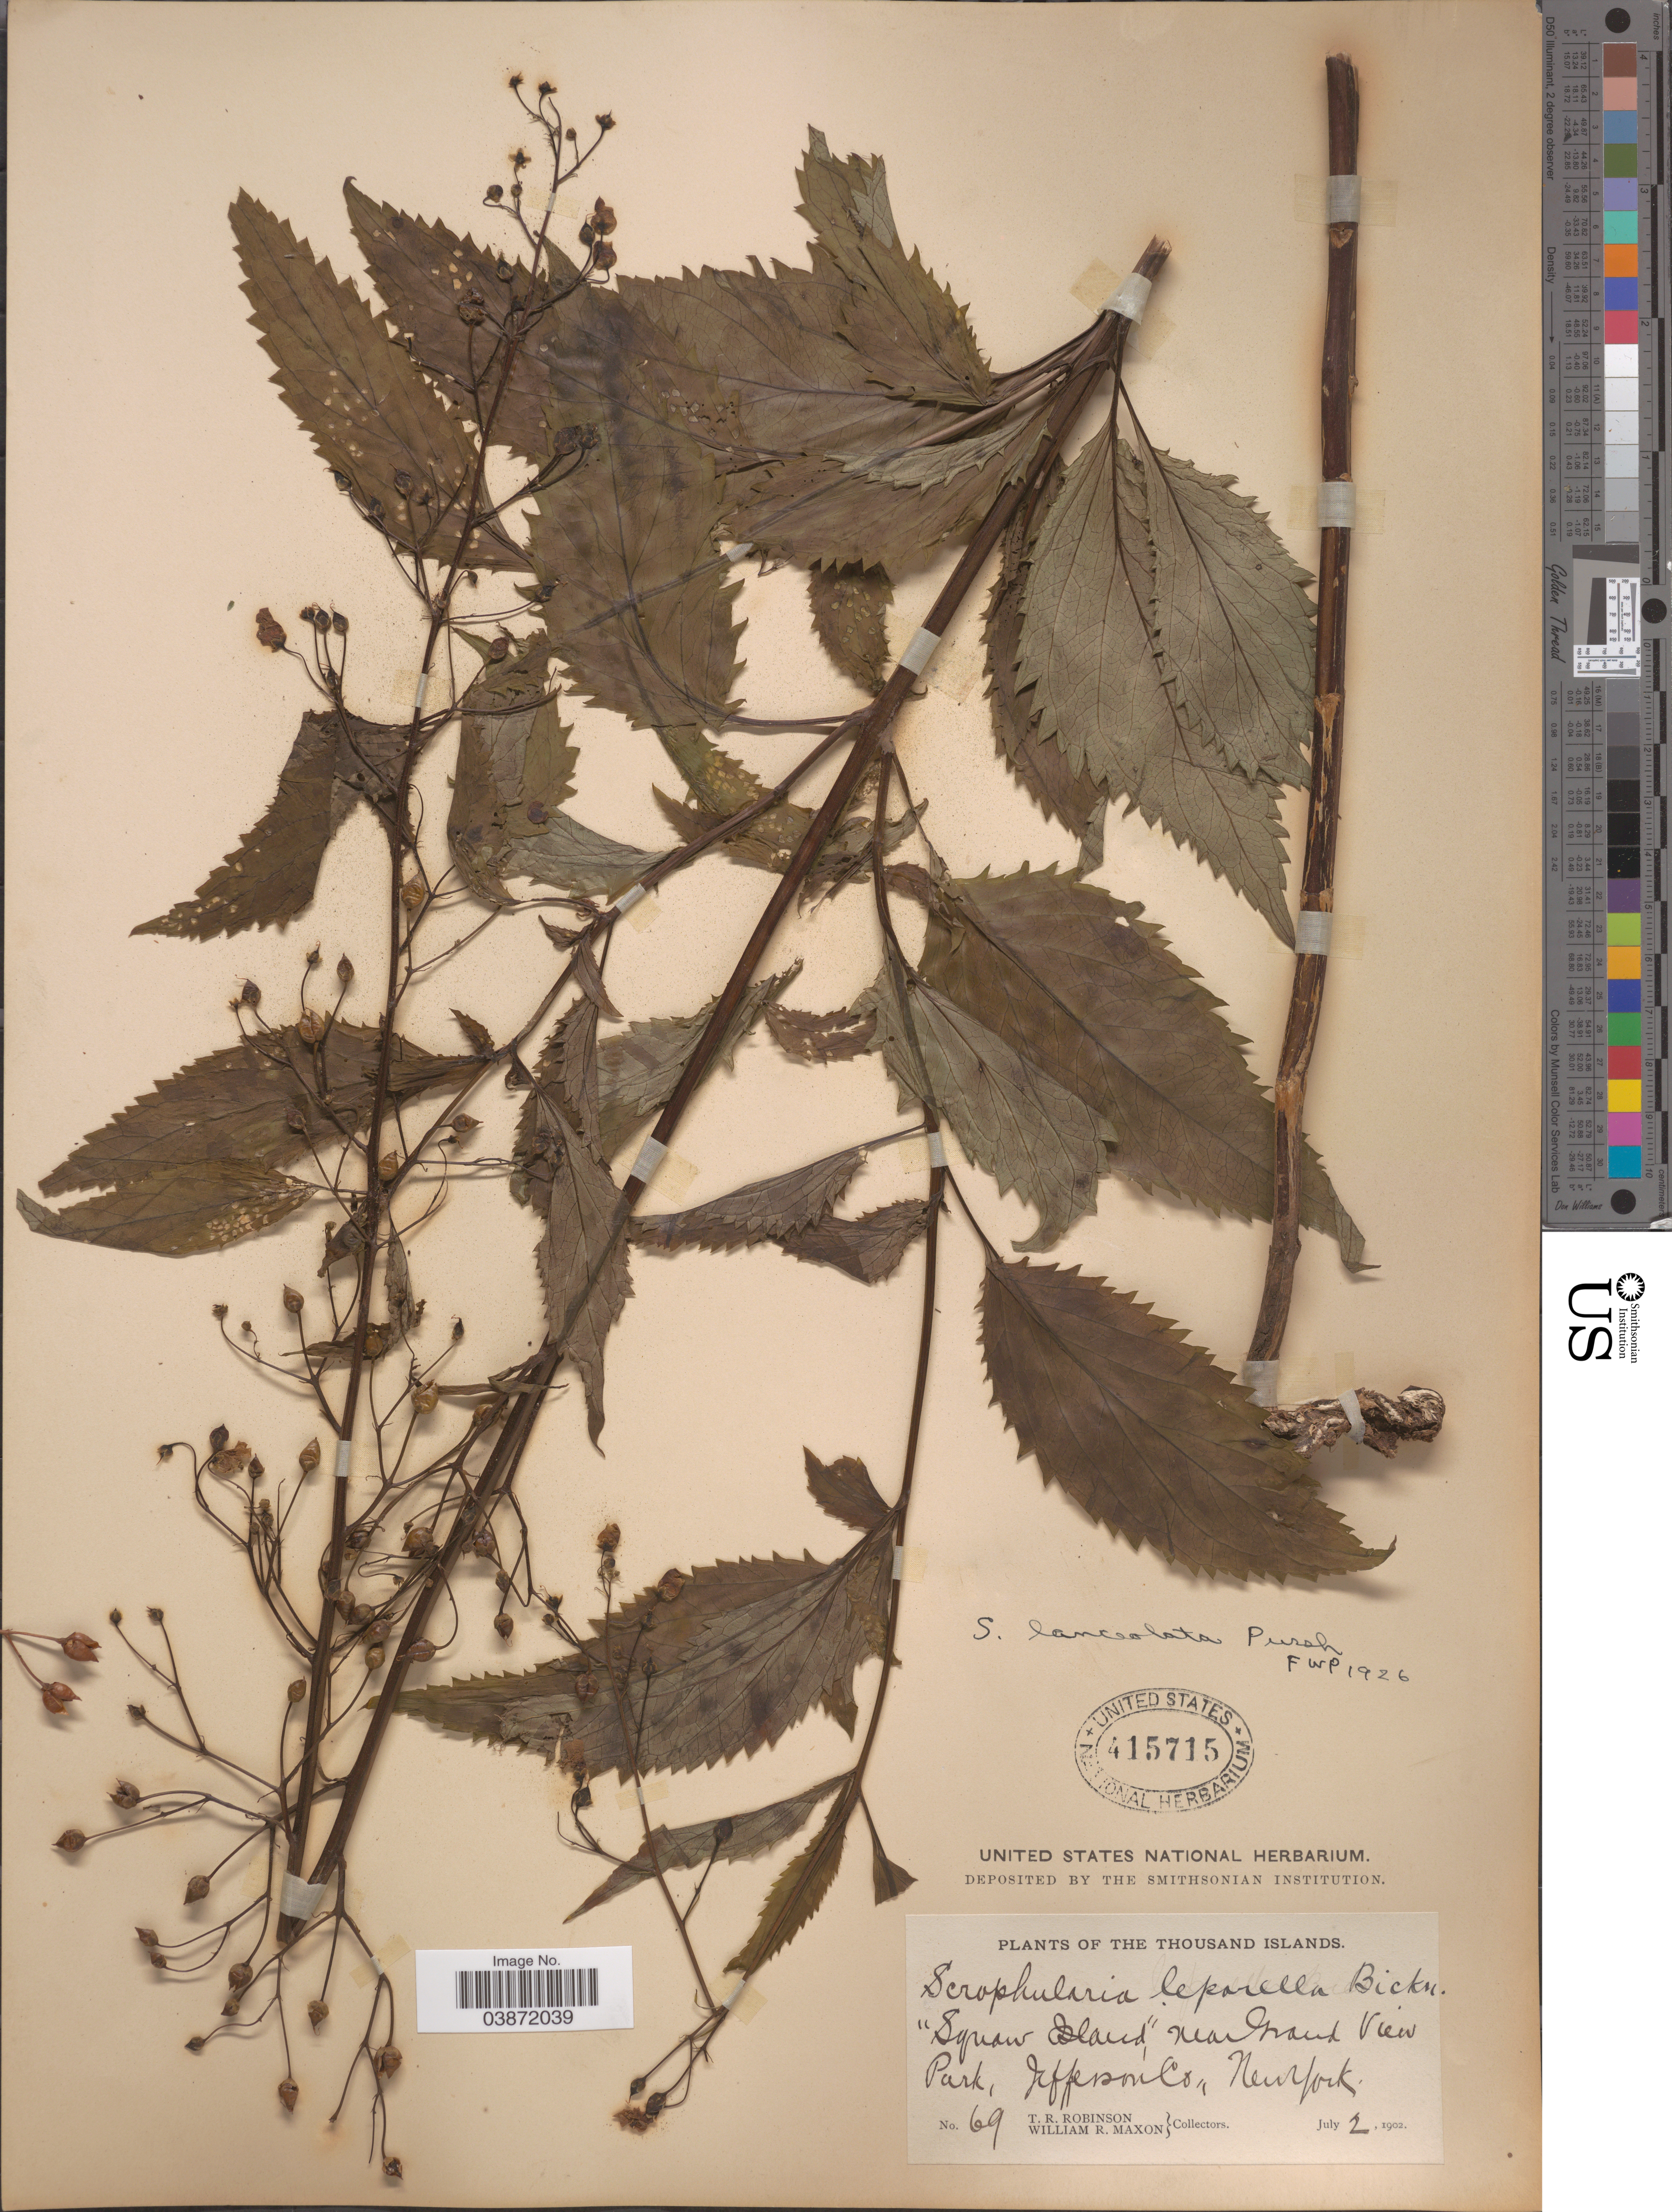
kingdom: Plantae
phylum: Tracheophyta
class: Magnoliopsida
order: Lamiales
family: Scrophulariaceae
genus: Scrophularia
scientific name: Scrophularia lanceolata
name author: Pursh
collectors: T. R. Robinson & W. R. Maxon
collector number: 69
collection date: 1902-07-02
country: United States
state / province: New York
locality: The Thousand Islands. "Synow [interpreted] Island", Near Grand View Park, Jefferson Co.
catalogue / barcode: US 415715